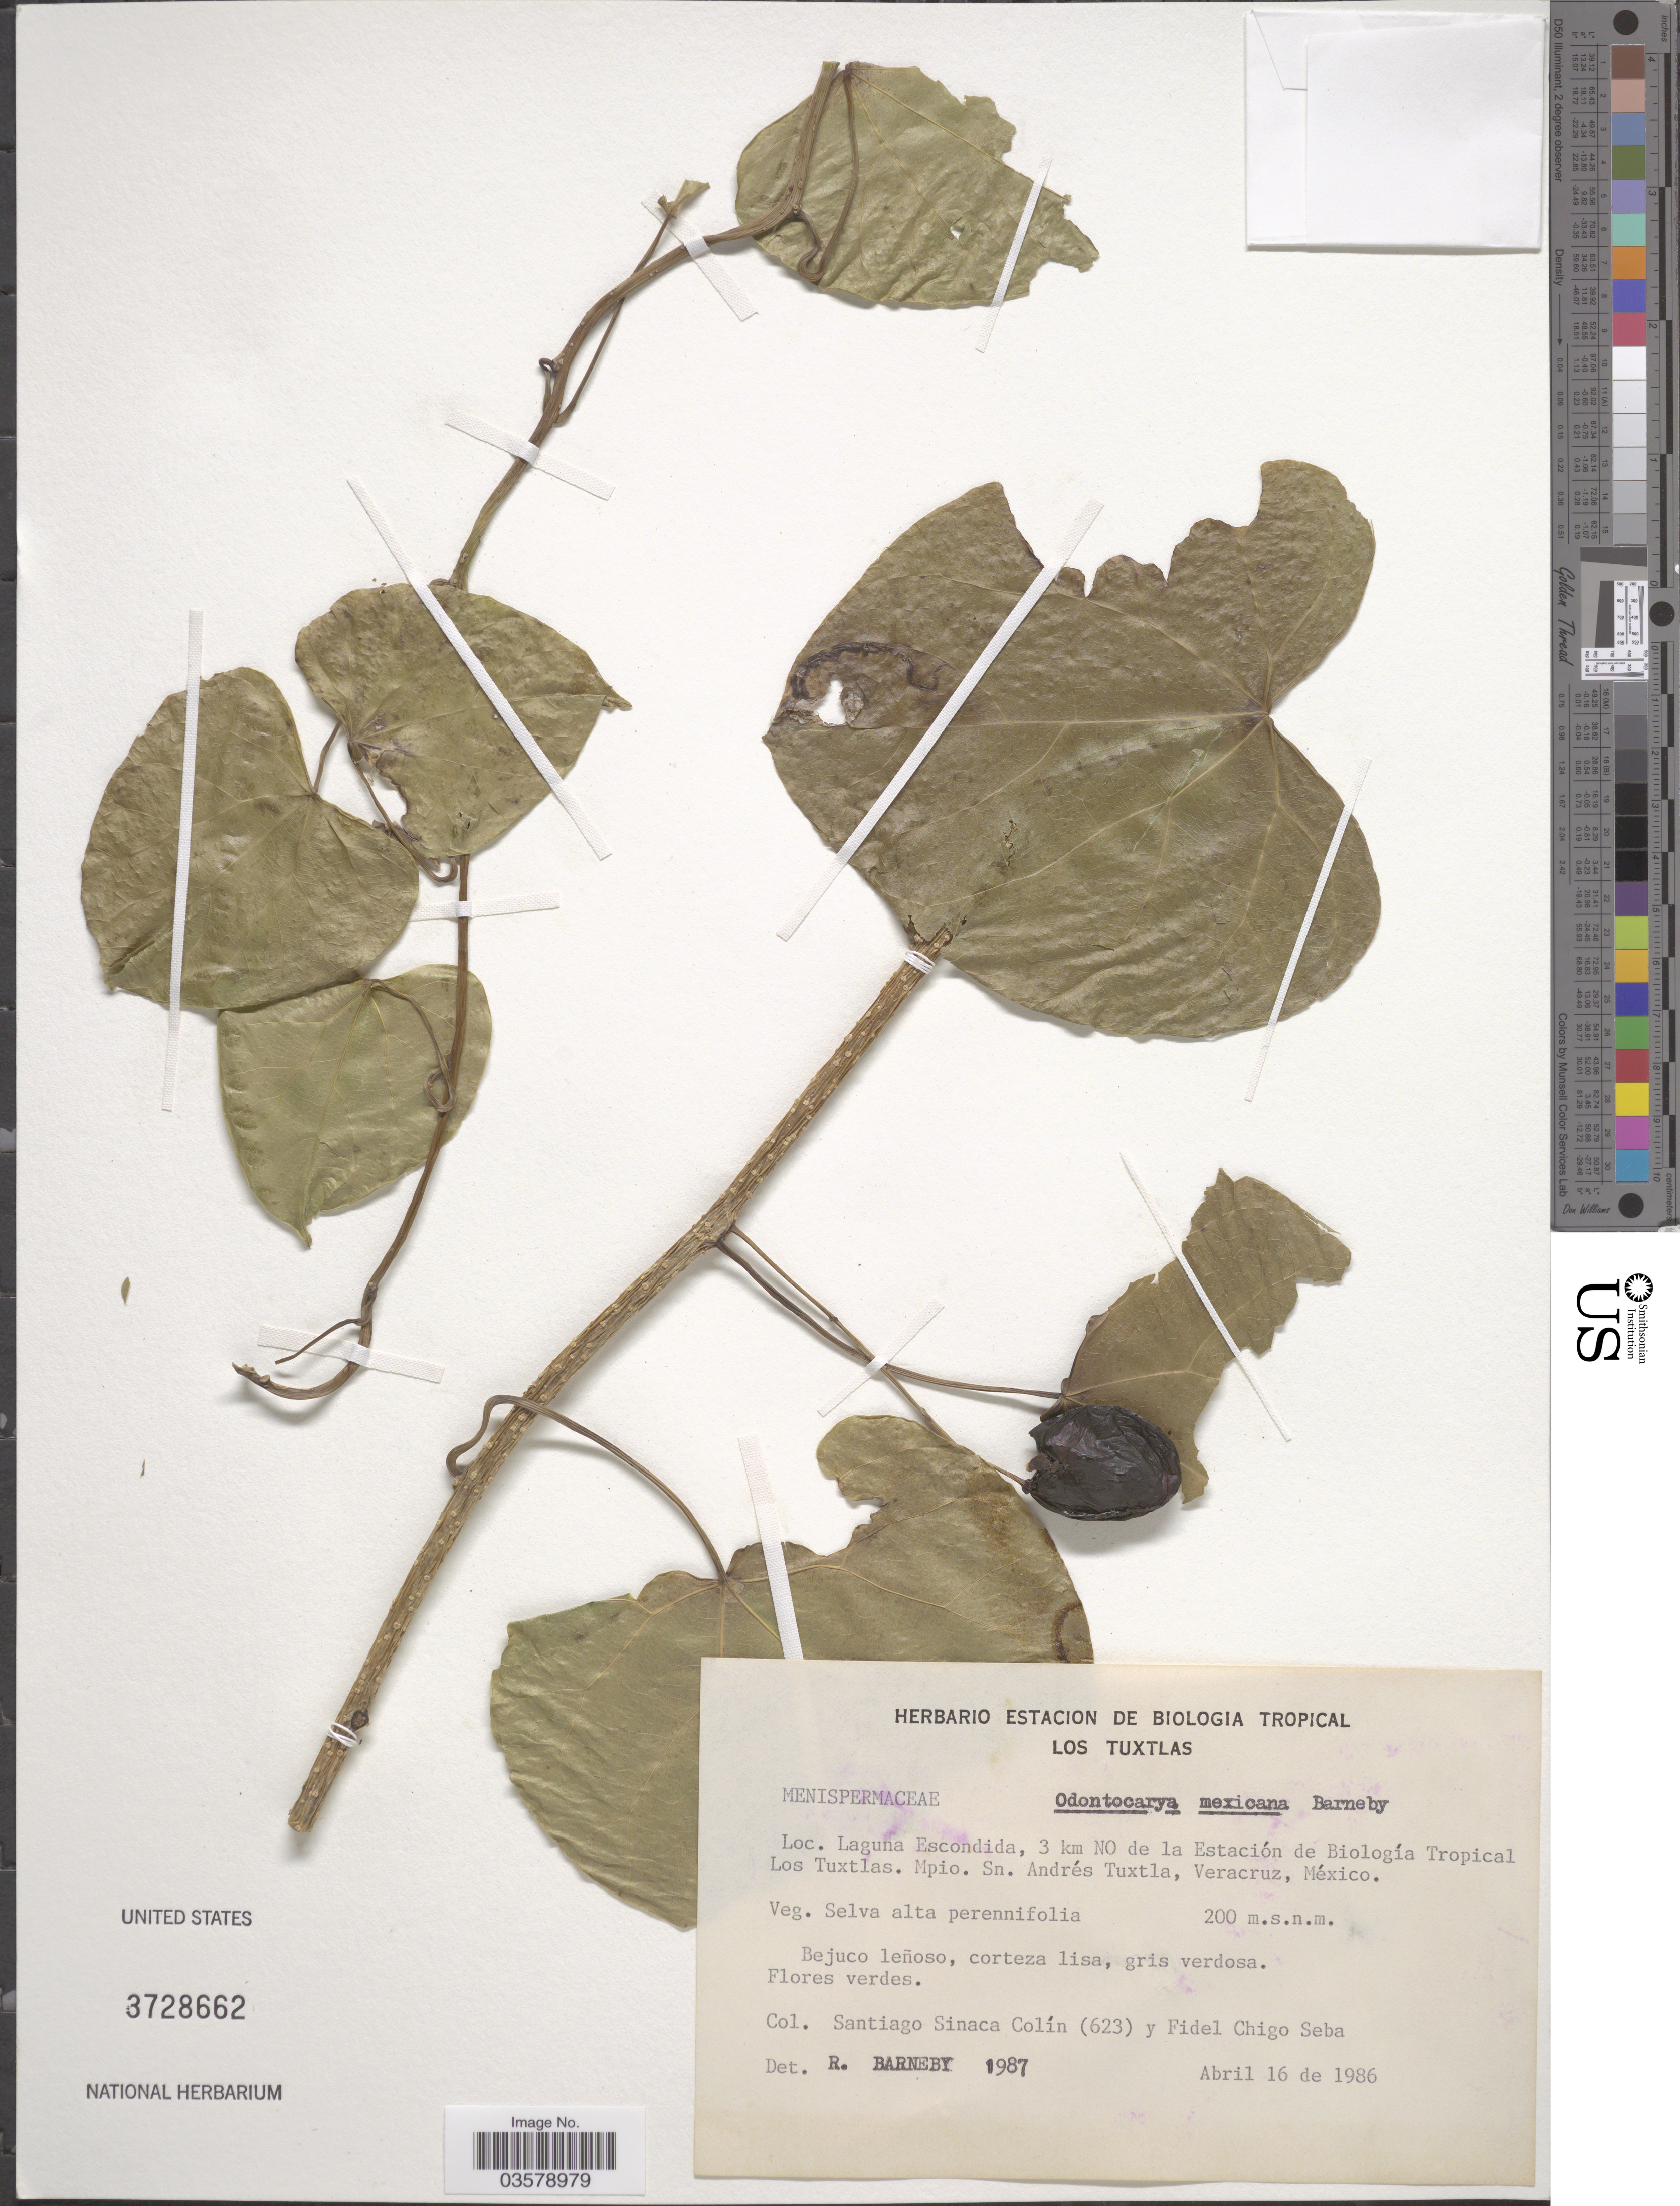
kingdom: Plantae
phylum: Tracheophyta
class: Magnoliopsida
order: Ranunculales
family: Menispermaceae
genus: Odontocarya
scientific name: Odontocarya mexicana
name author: Barneby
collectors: S. Sinaca-Colin & F. Seba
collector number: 623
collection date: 1986-04-16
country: Mexico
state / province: Veracruz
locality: Laguna Escondida, 3 km NO de la Estación de Biología Tropical Los Tuxtlas. Mpio. Sn. Andrés Tuxtla, Veracruz.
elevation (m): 200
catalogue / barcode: US 3728662